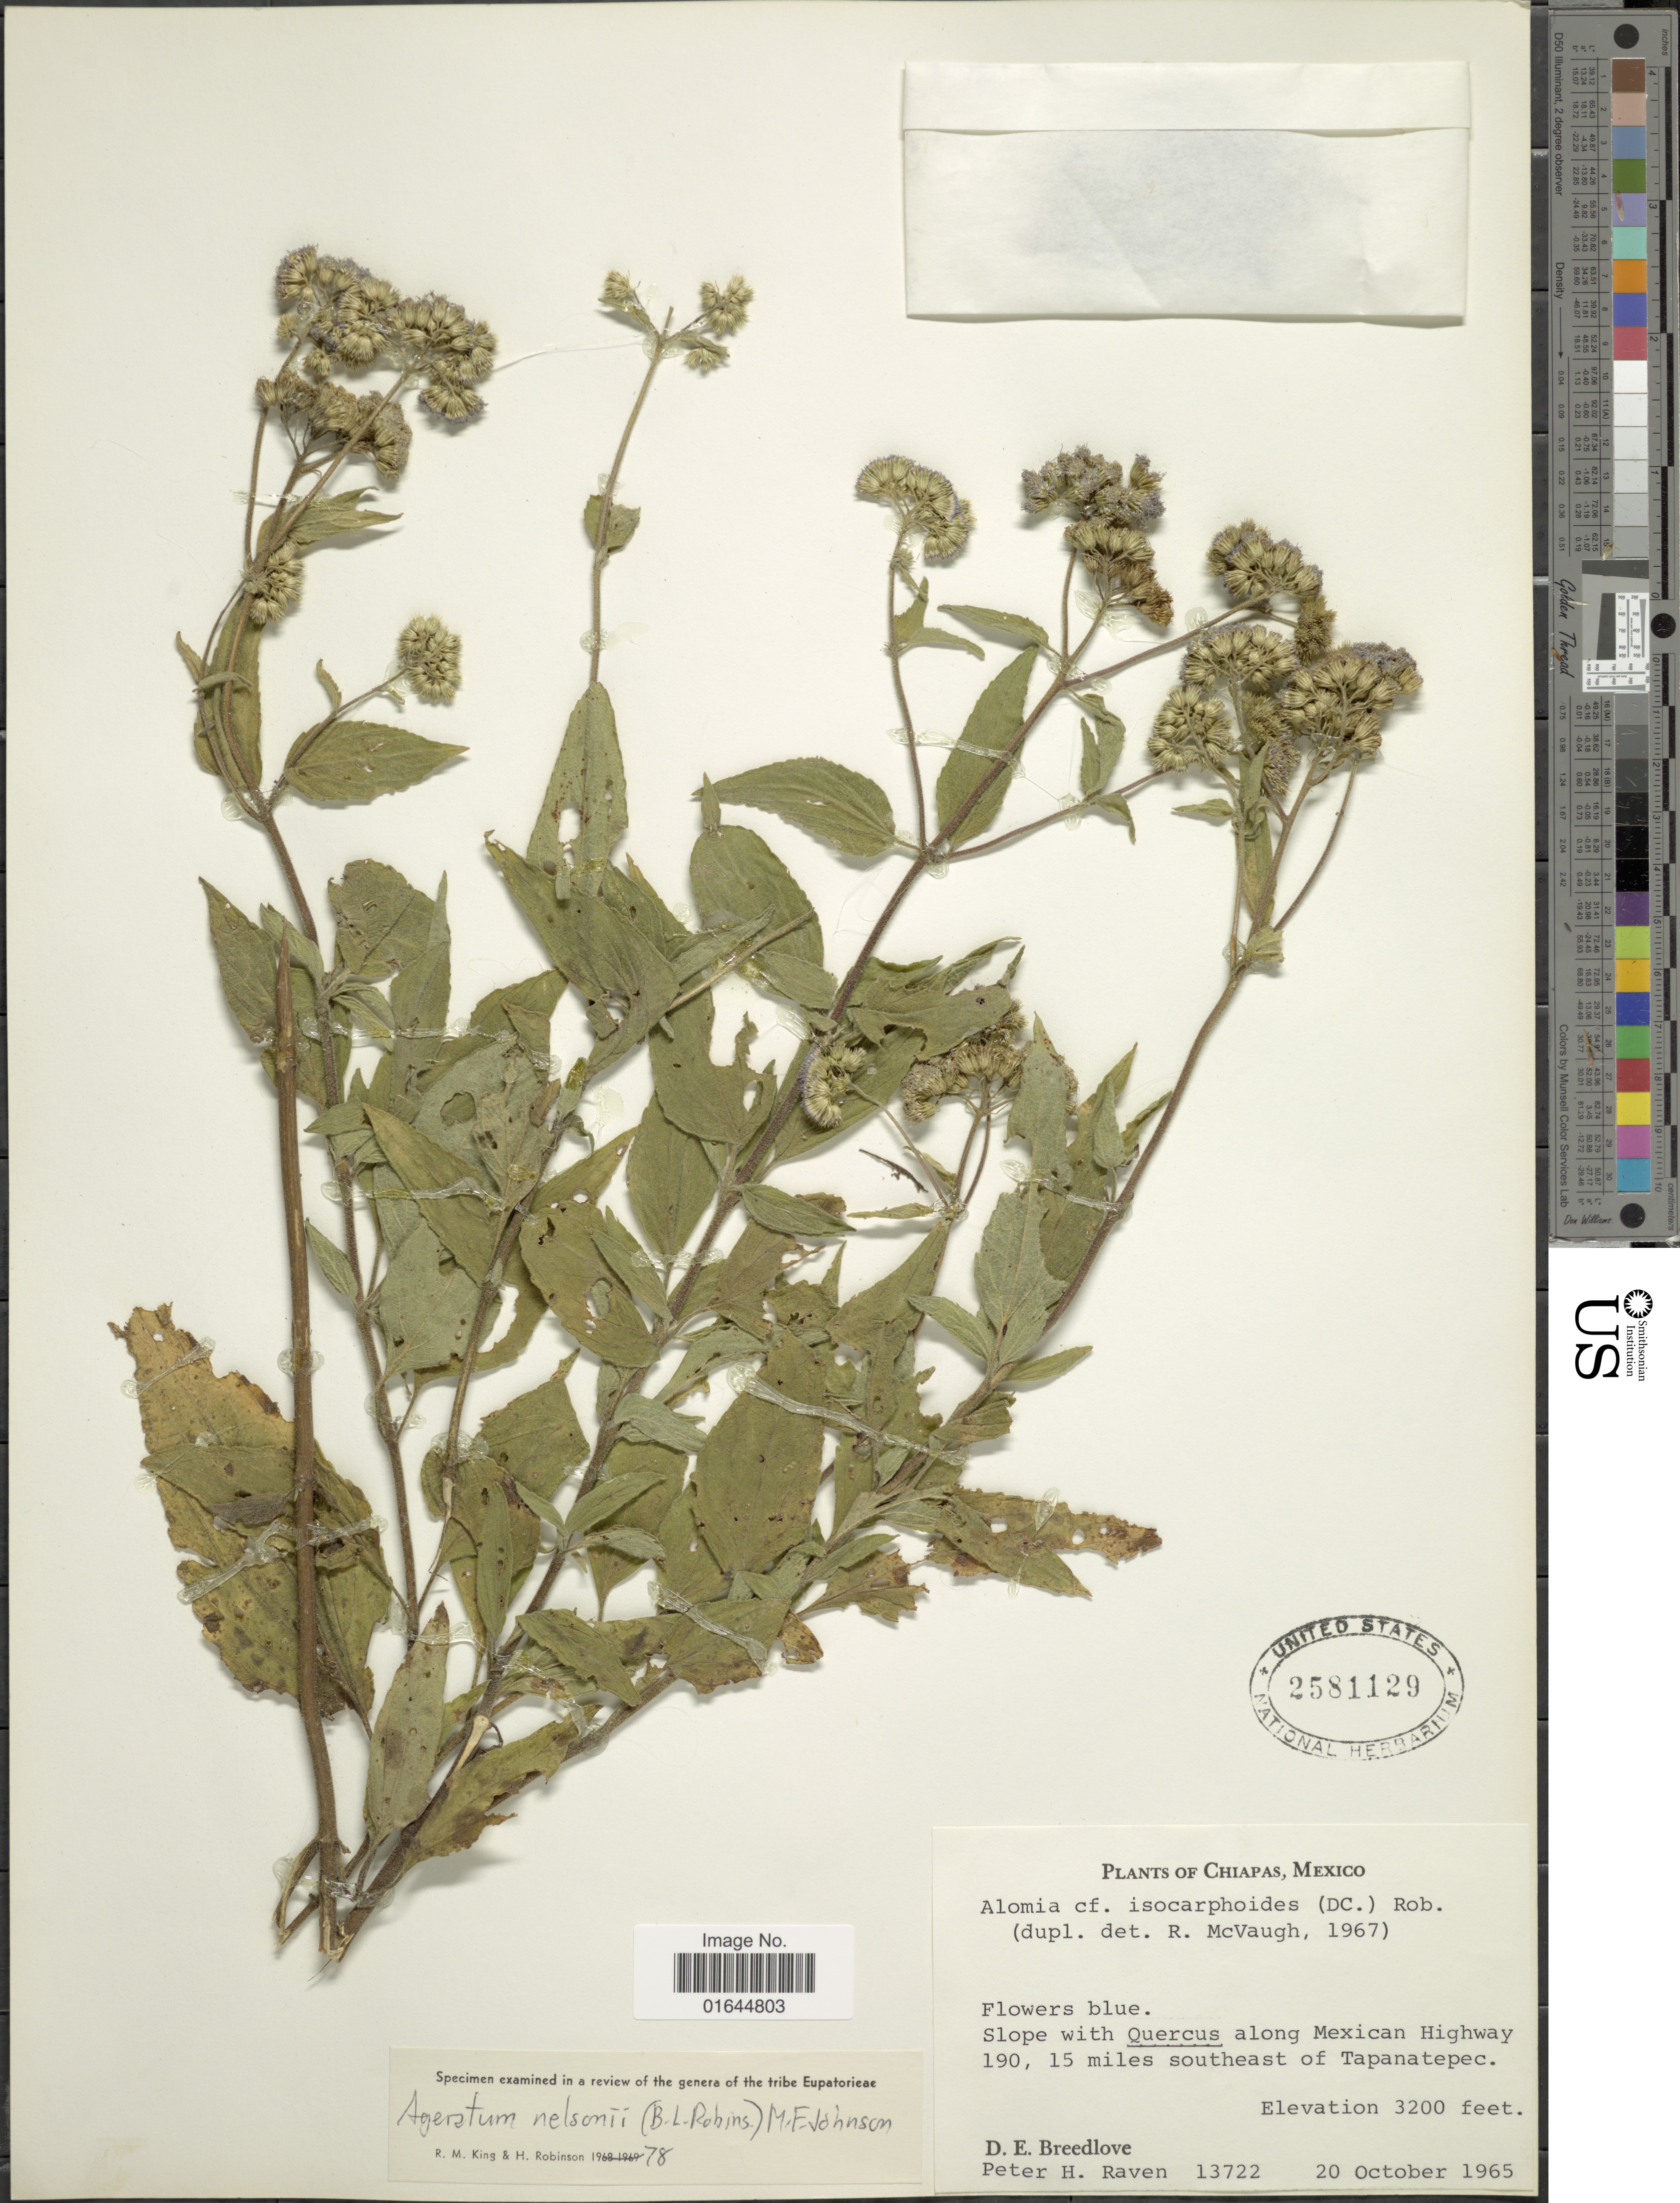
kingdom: Plantae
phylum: Tracheophyta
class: Magnoliopsida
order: Asterales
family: Asteraceae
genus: Ageratum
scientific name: Ageratum elassocarpum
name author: S.F. Blake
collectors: D. Breddlove & P. Raven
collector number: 13722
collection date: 1965-10-20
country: Mexico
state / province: Chiapas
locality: Mexico, Chiapas, along Mexican Highway 190, 15 miles southwest of Tapanatepec.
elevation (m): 975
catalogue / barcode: US 2581129